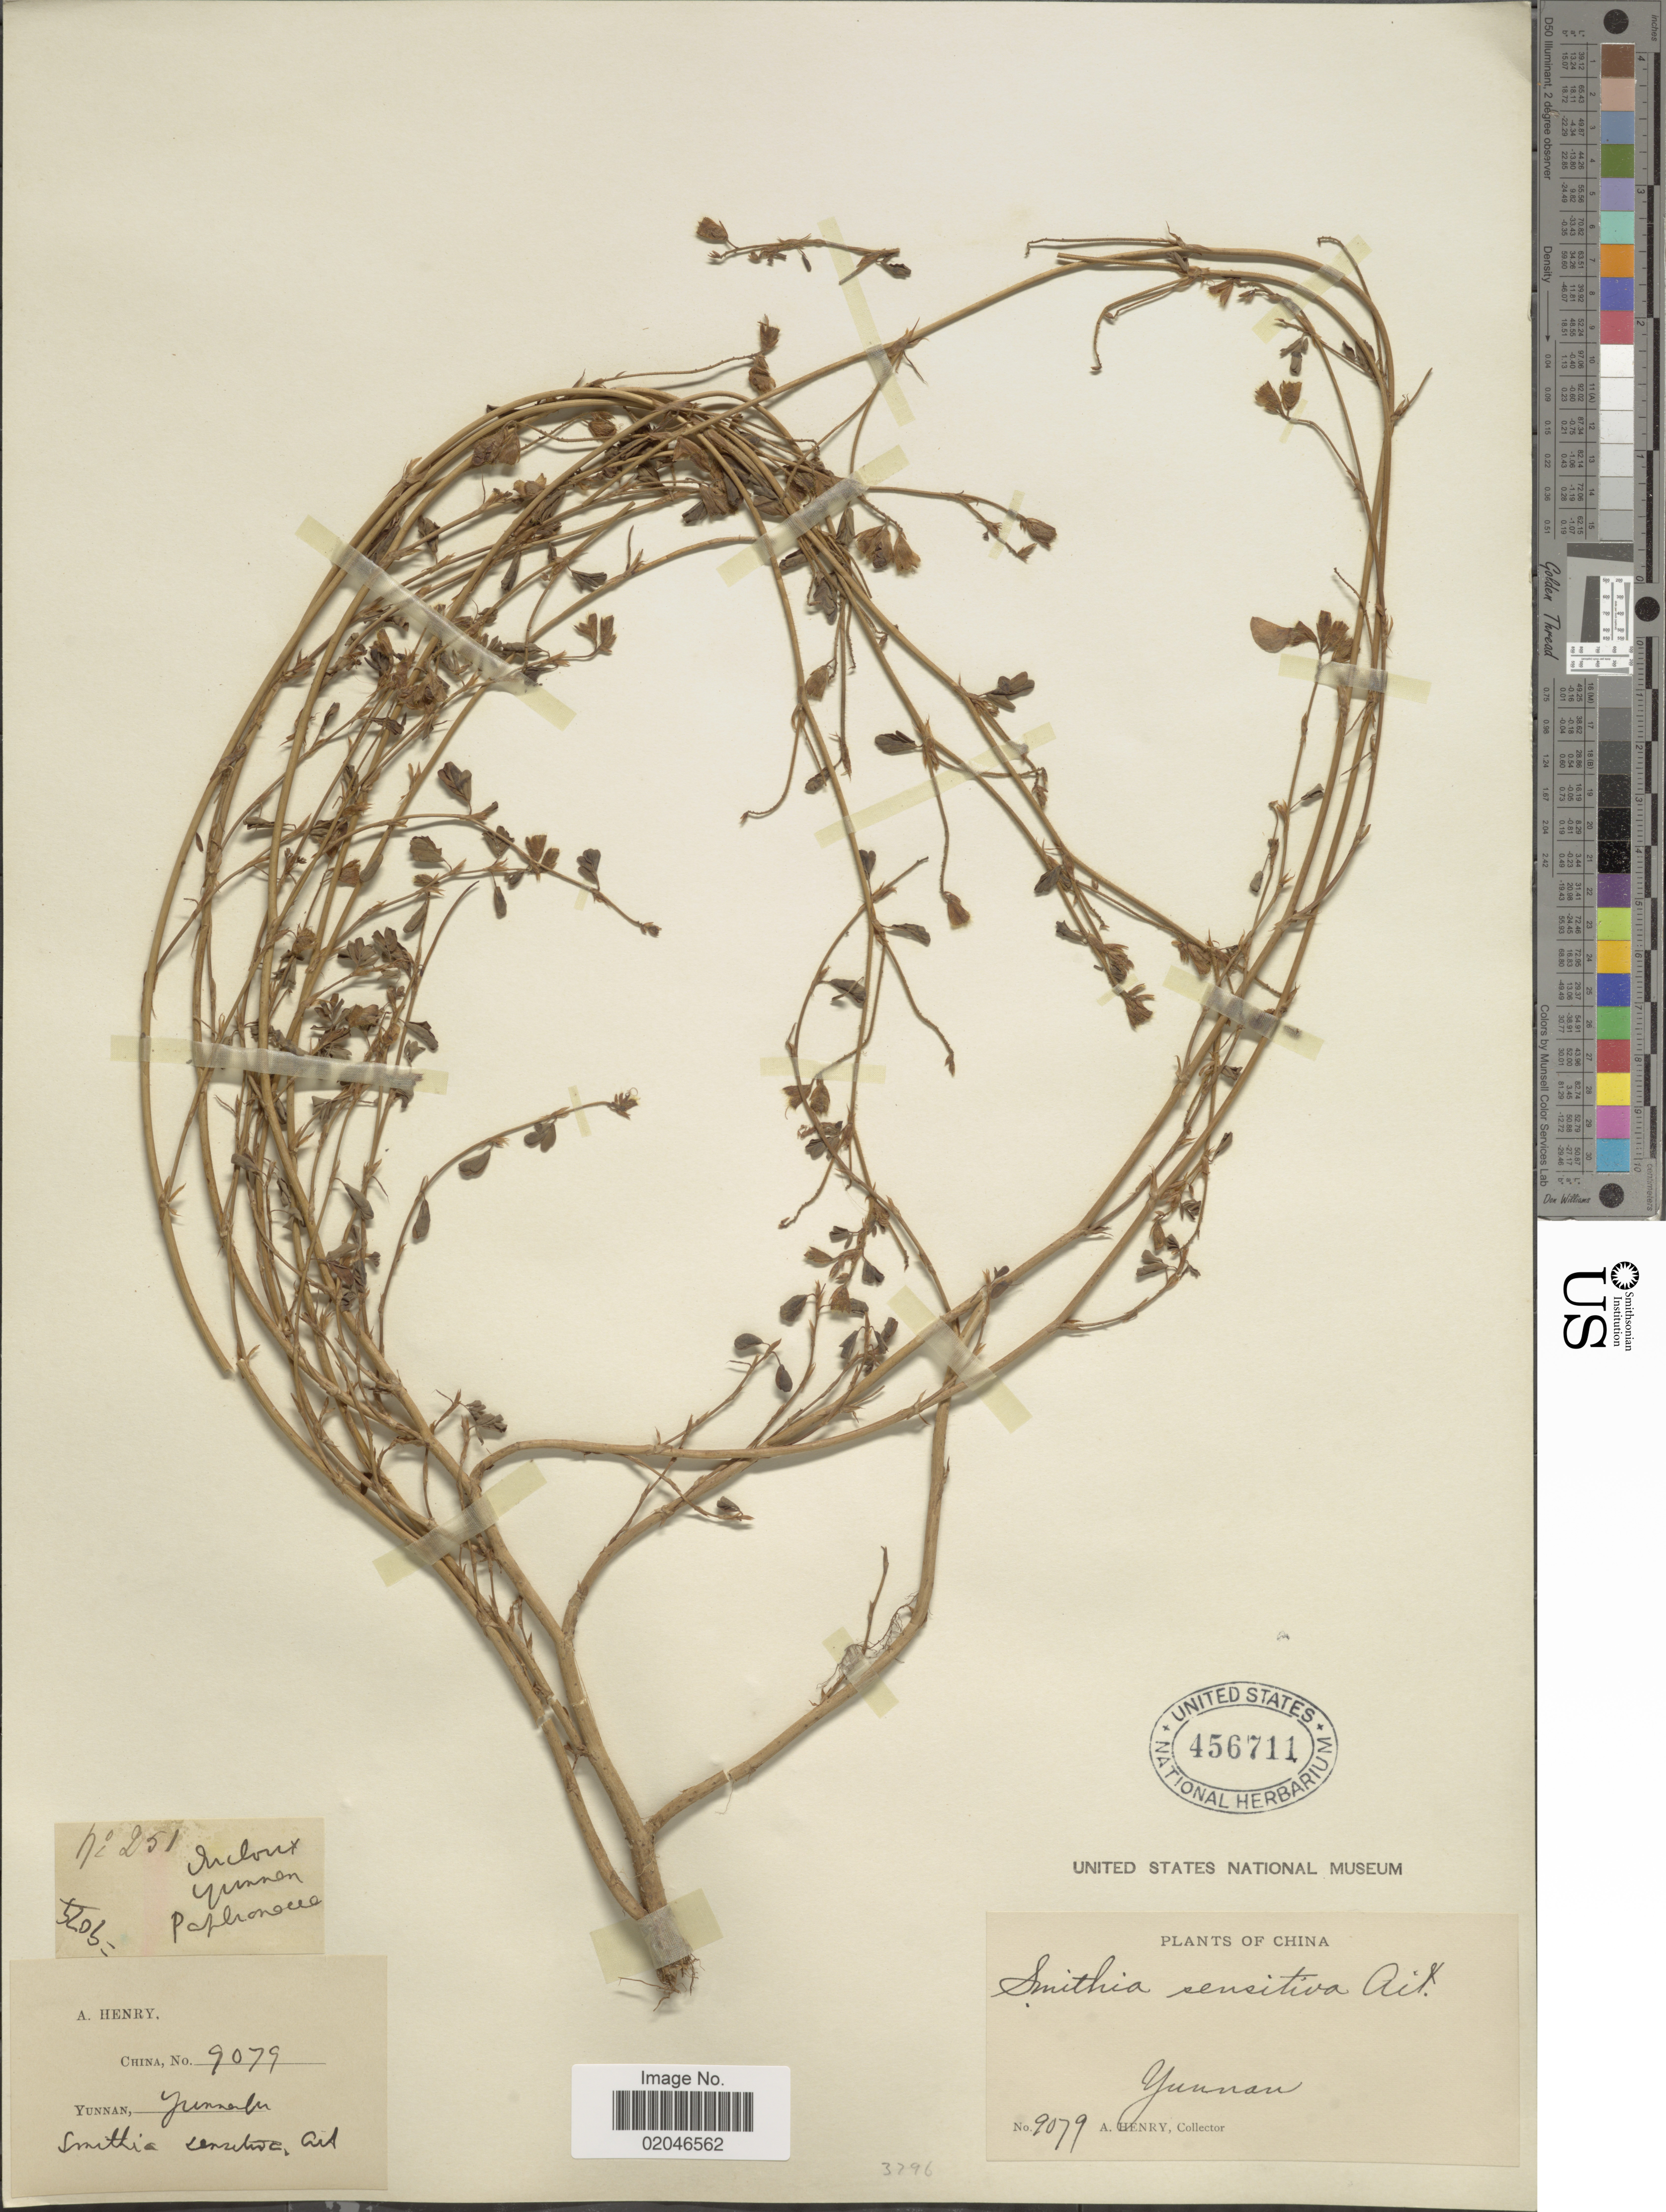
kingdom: Plantae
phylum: Tracheophyta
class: Magnoliopsida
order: Fabales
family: Fabaceae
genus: Smithia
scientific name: Smithia sensitiva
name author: Aiton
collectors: A. Henry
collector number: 9079/ 251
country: China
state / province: Yunnan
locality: Yunanfu. Lehetae.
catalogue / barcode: US 456711